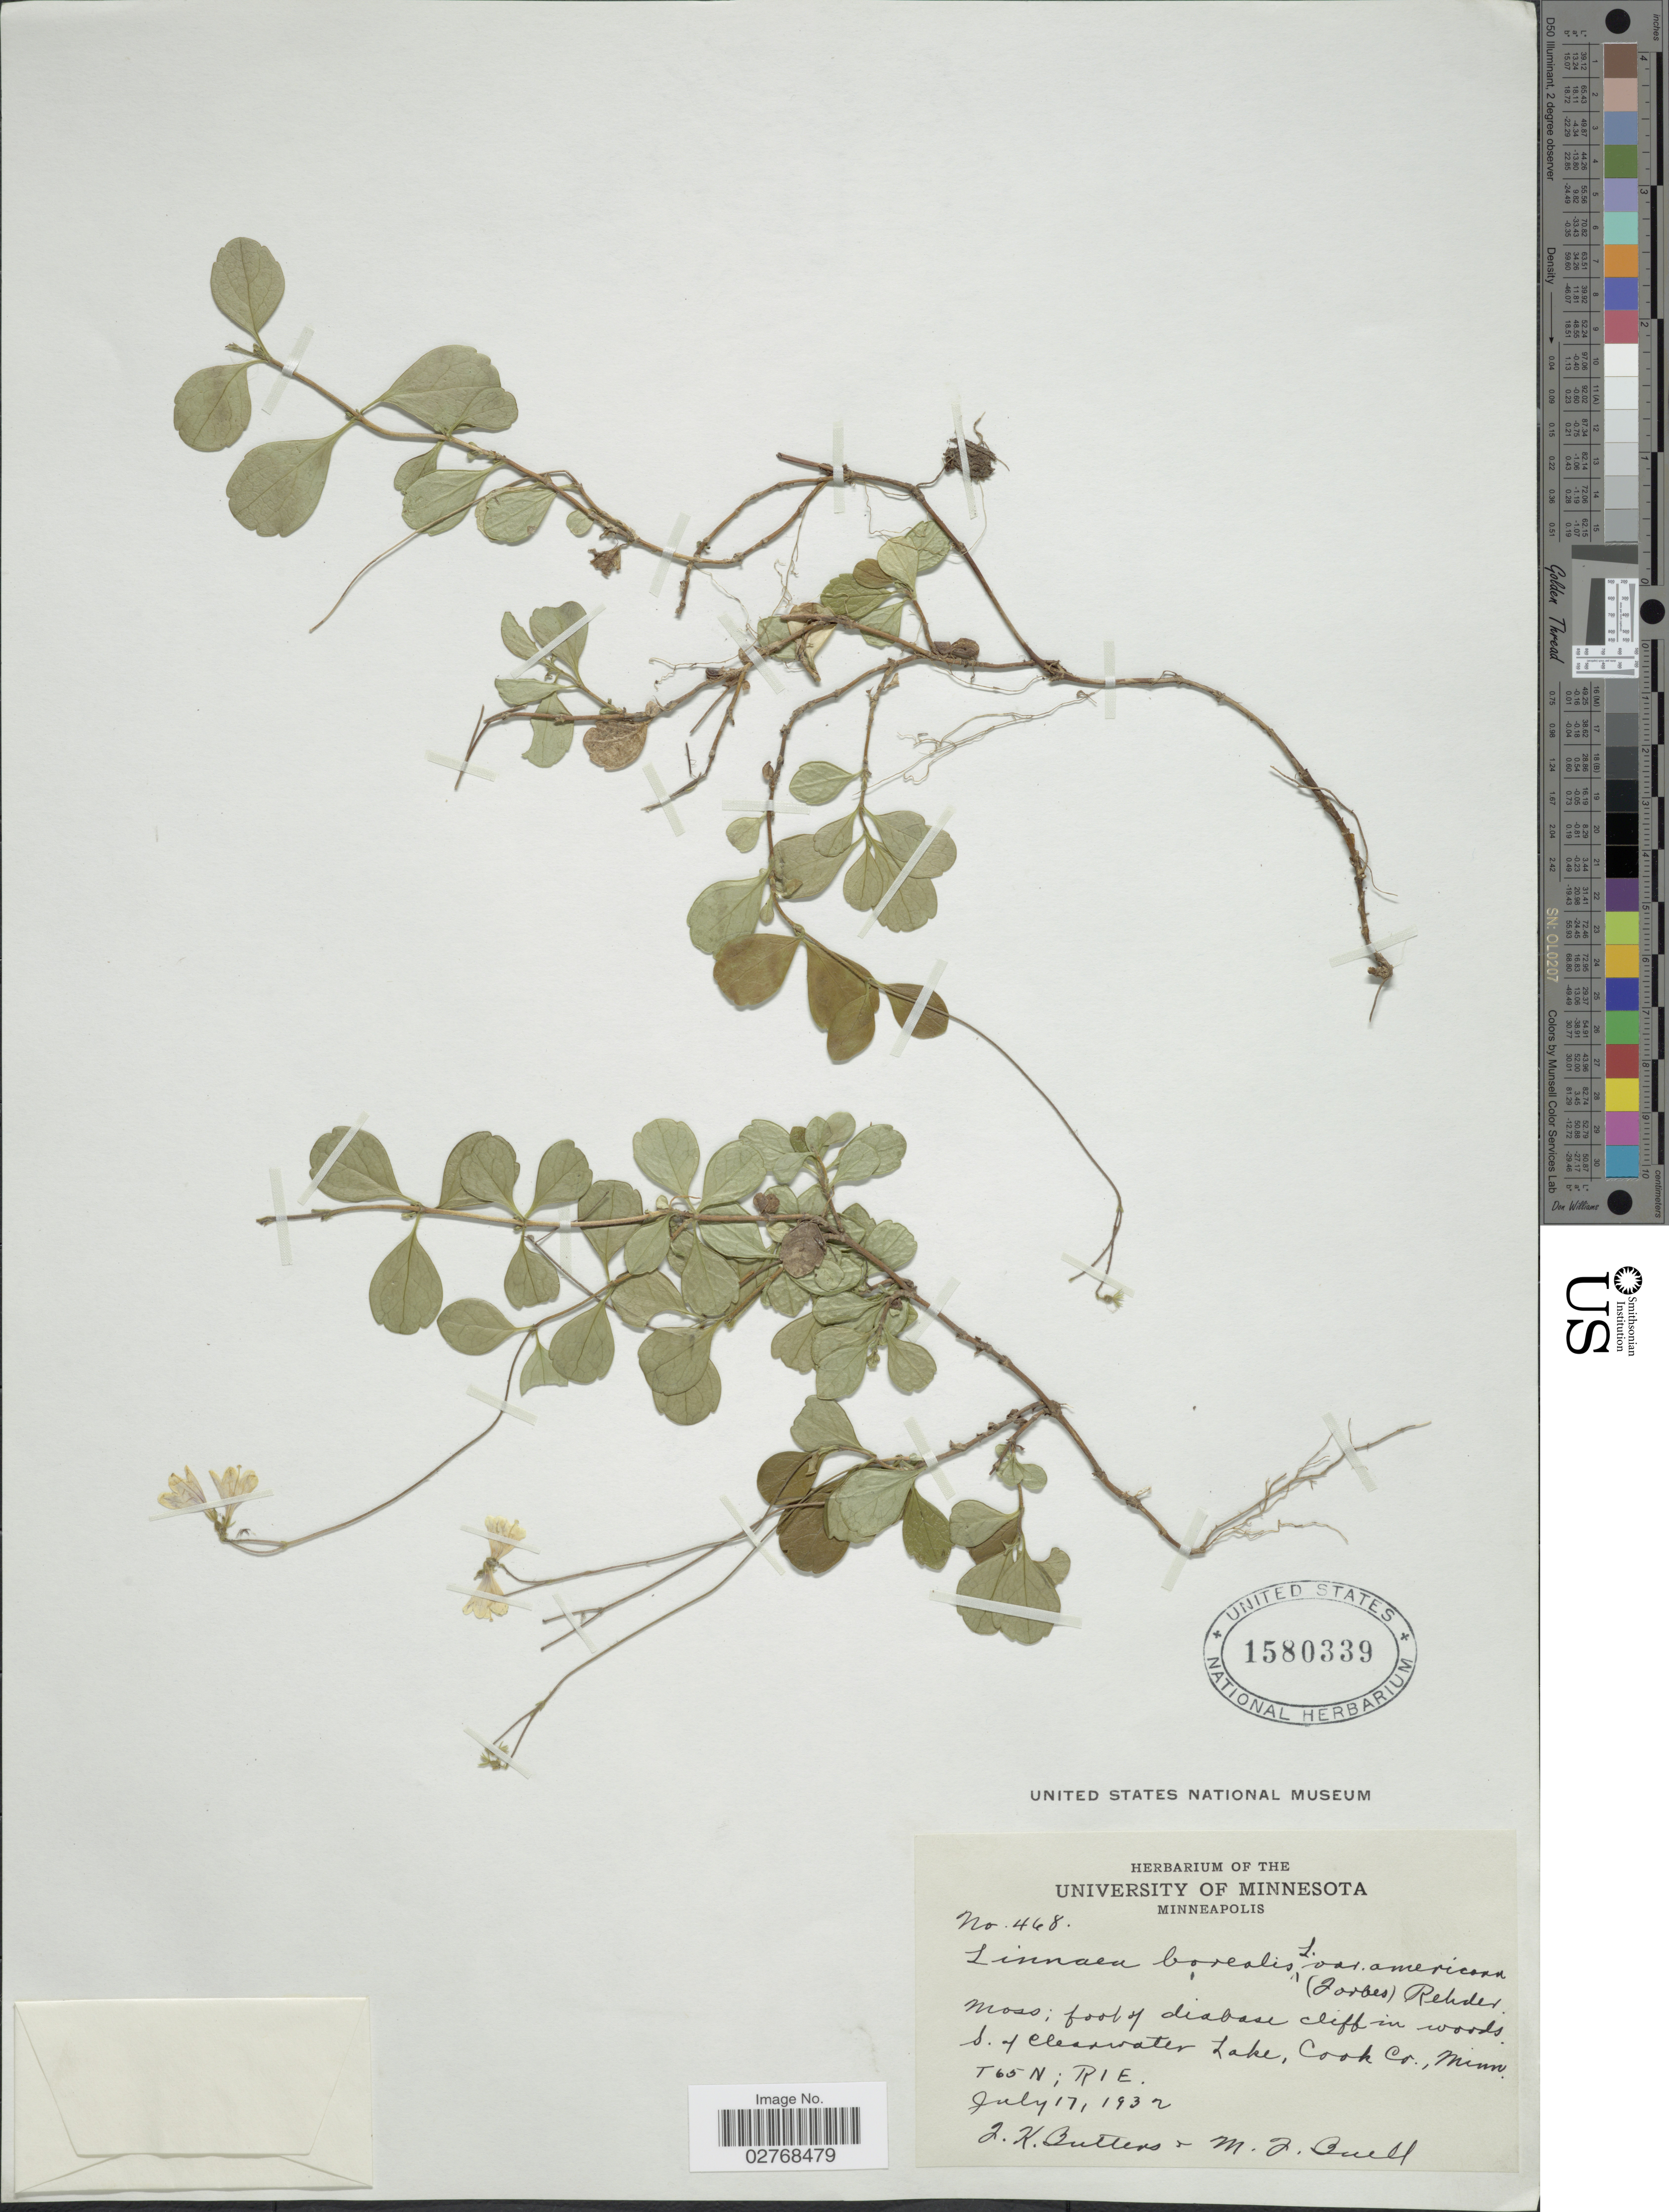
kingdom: Plantae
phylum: Tracheophyta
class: Magnoliopsida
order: Dipsacales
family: Caprifoliaceae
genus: Linnaea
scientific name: Linnaea borealis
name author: L.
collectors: J. Butters & M. Buell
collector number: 468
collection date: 1932-07-17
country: United States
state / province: Minnesota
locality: S. of Clearwater Lake, Cook Co. T 65 N; R 1 E.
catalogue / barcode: US 1580339